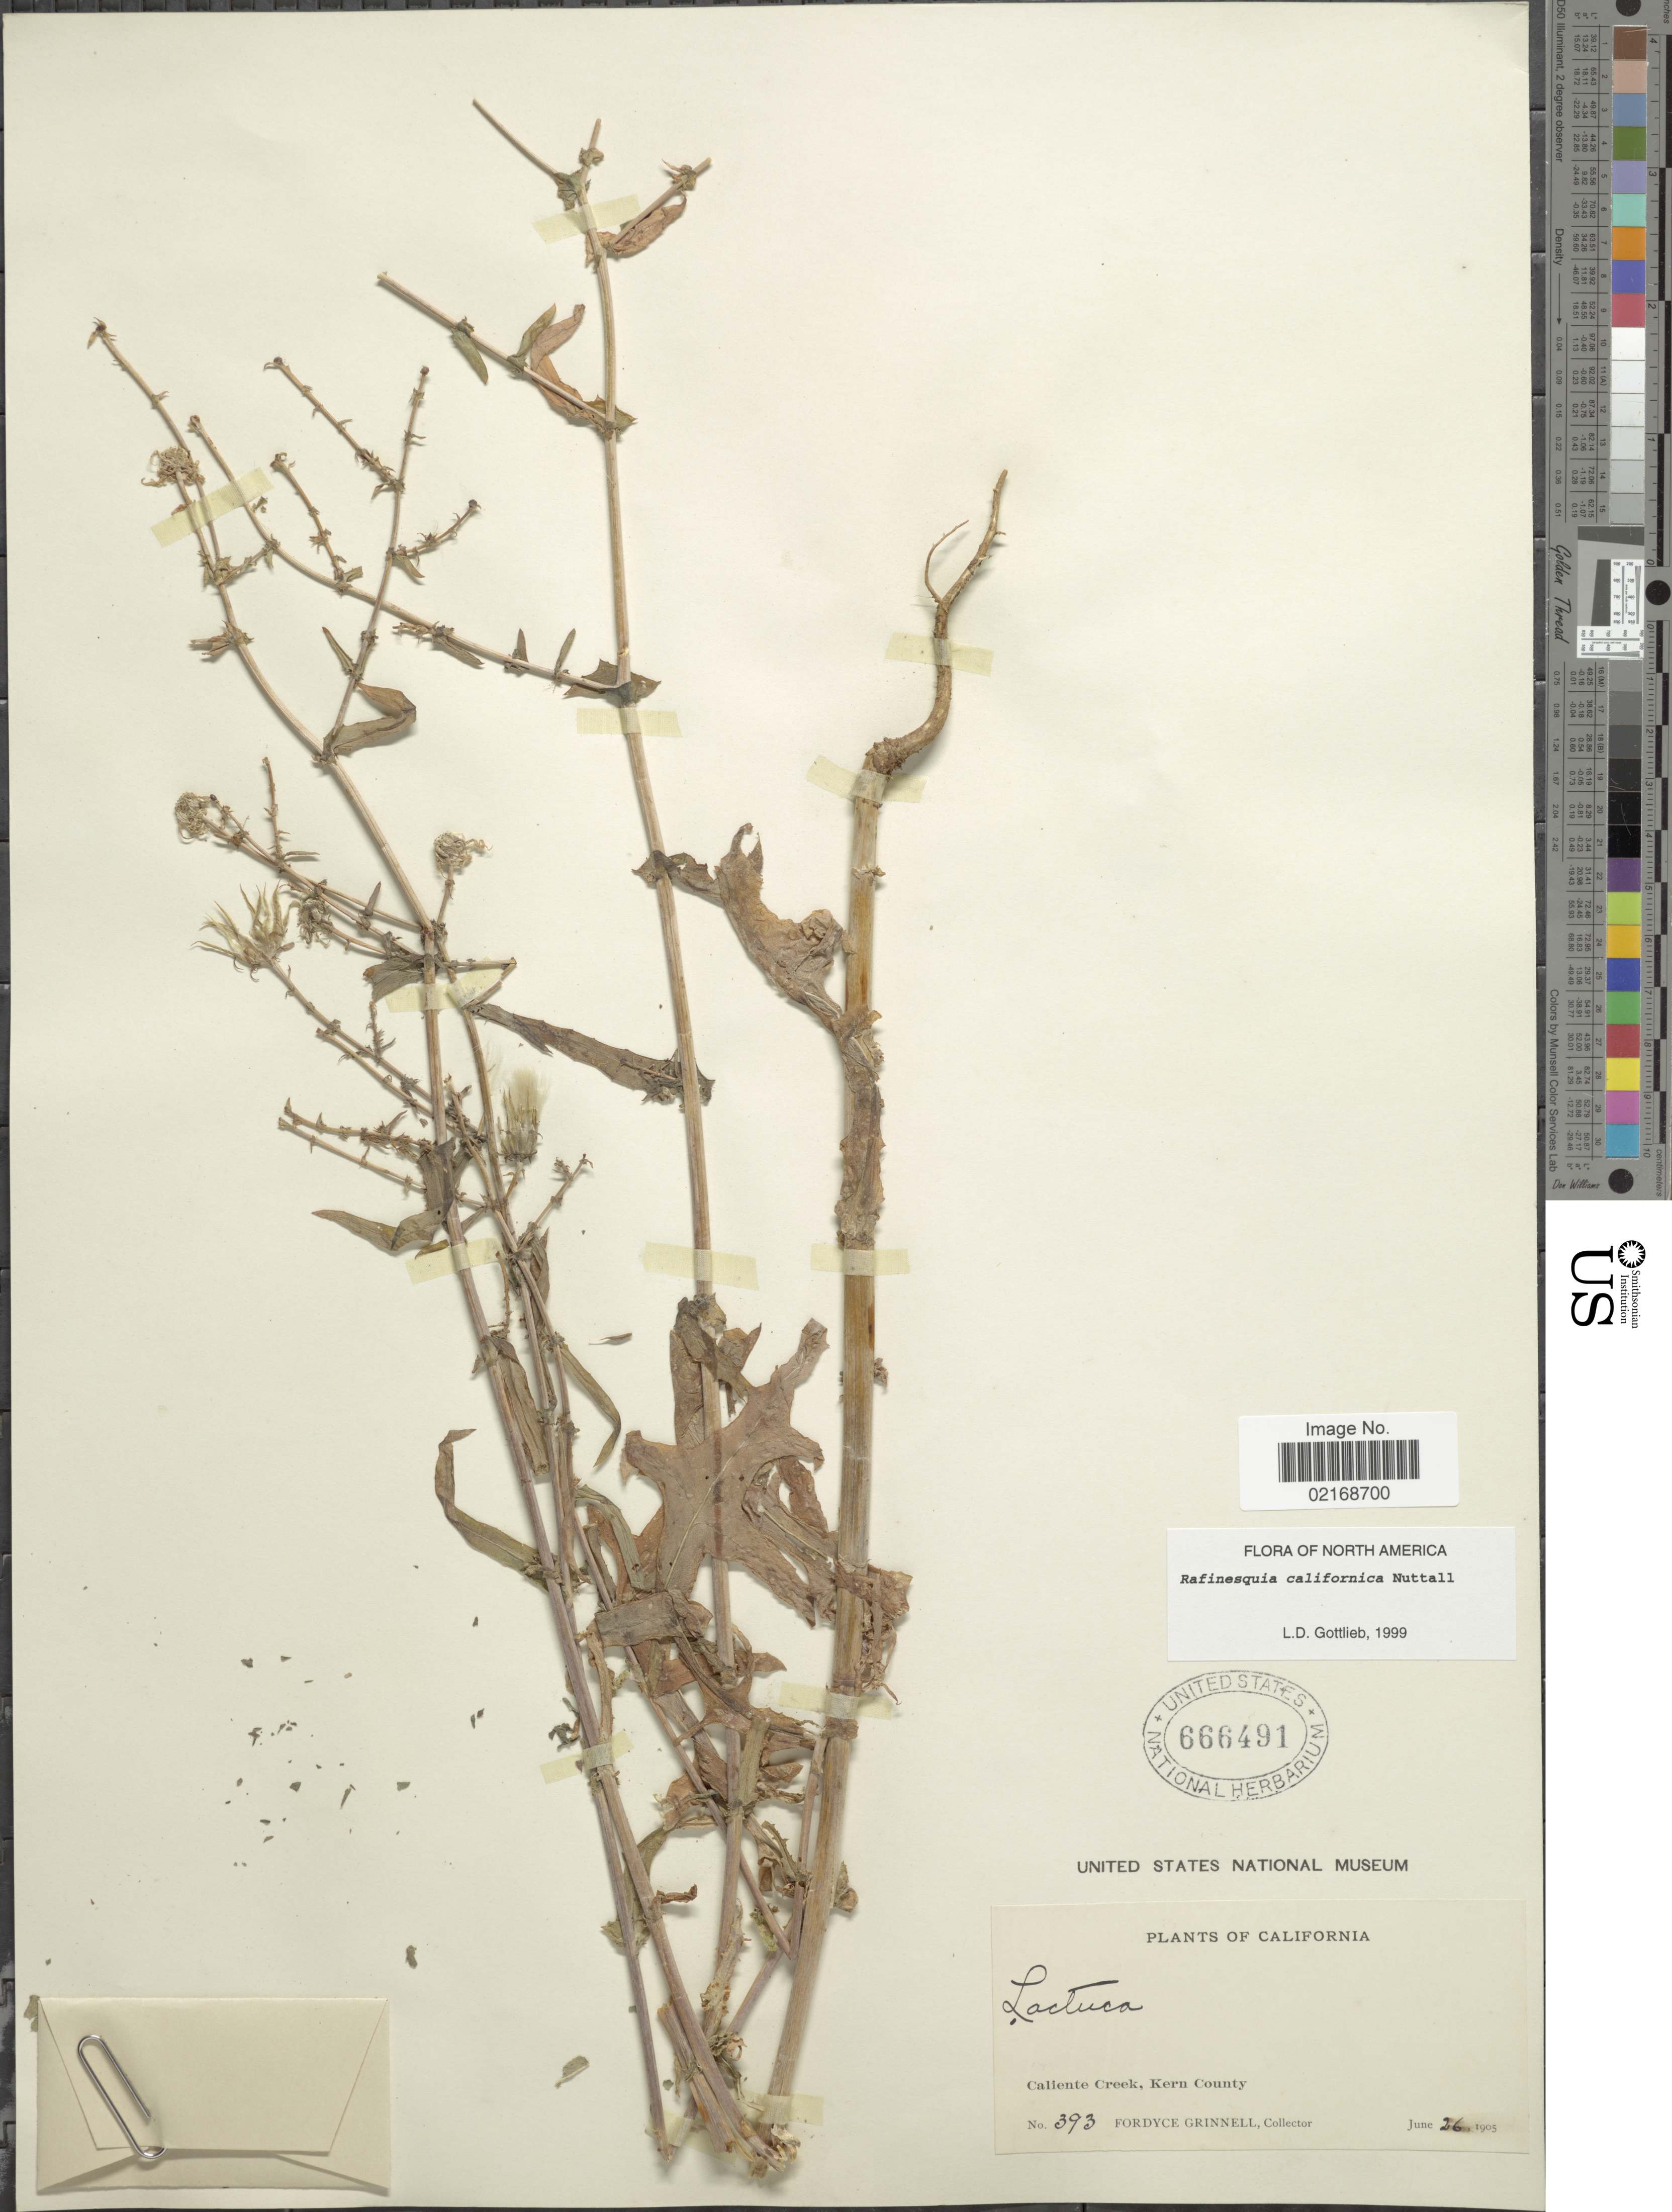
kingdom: Plantae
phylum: Tracheophyta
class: Magnoliopsida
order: Asterales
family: Asteraceae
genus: Rafinesquia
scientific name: Rafinesquia californica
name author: Nutt.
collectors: F. Grinnell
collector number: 393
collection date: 1905-06-26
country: United States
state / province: California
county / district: Kern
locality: Caliente Creek, Kern County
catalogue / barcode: US 666491